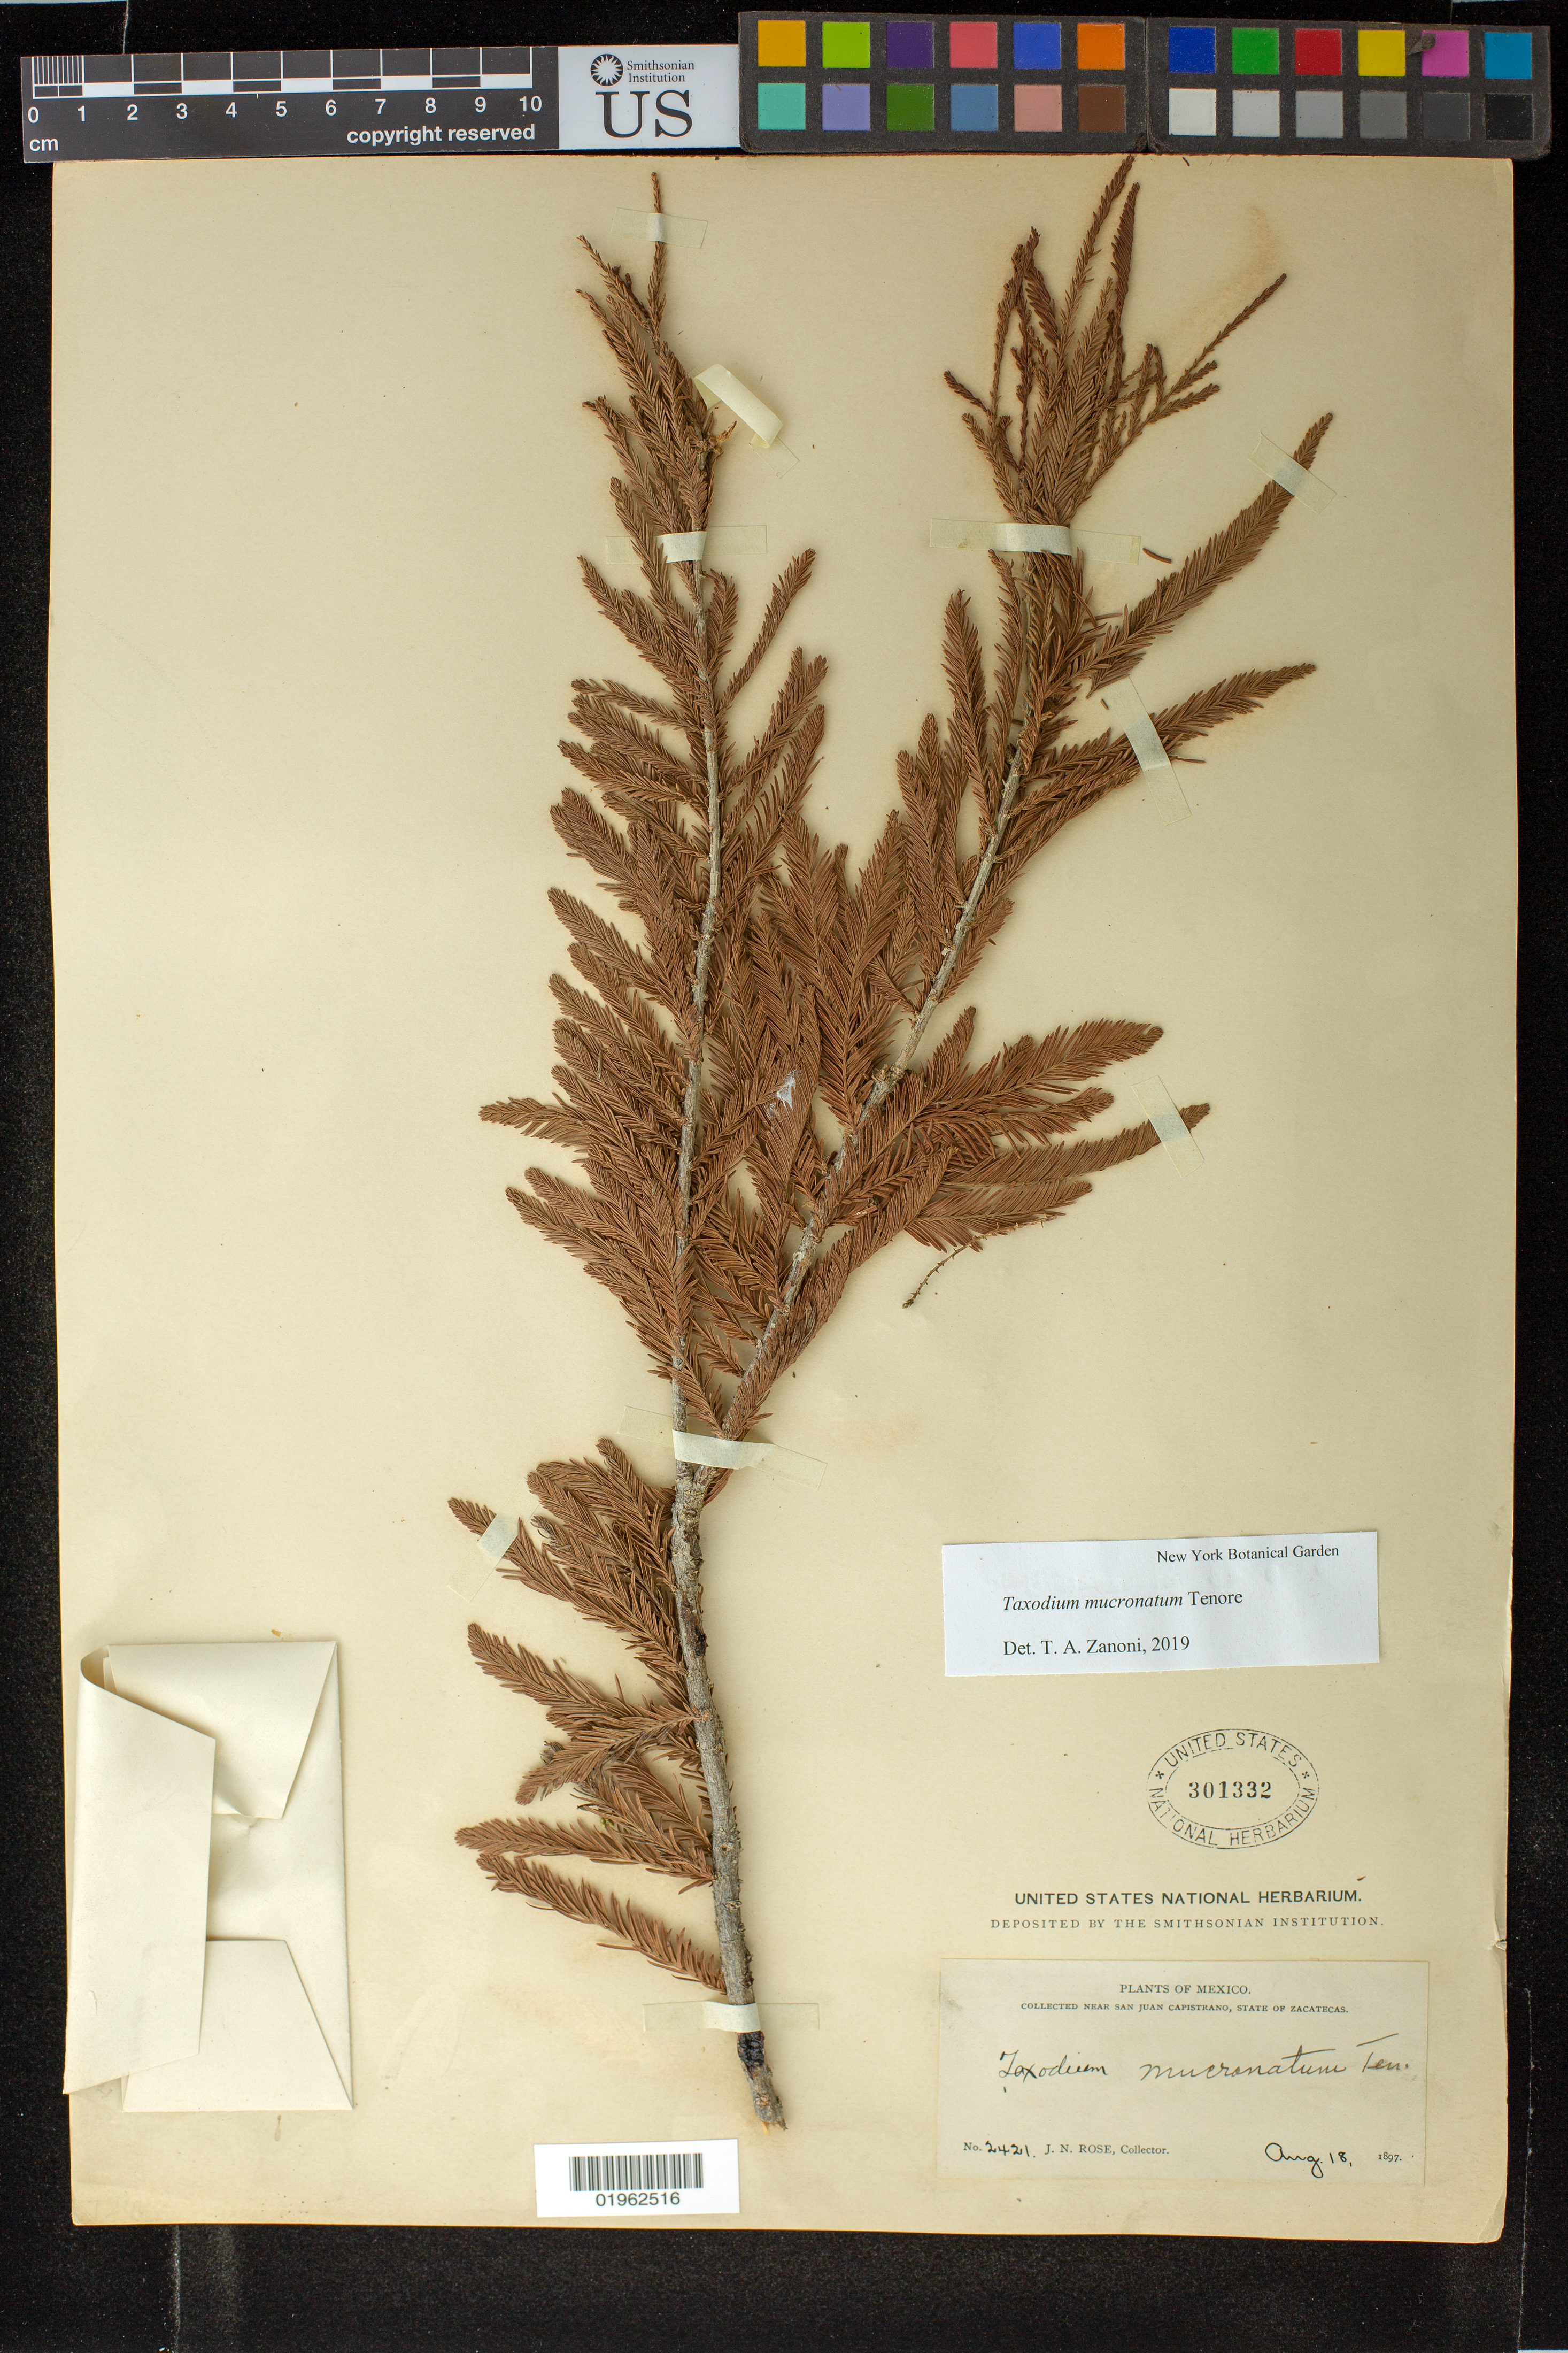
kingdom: Plantae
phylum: Tracheophyta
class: Pinopsida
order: Pinales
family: Cupressaceae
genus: Taxodium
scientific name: Taxodium mucronatum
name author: Ten.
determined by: Zanoni, T. A., (NY), New York Botanical Garden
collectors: J. N. Rose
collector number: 2421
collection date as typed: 18 Aug 1897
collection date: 1897-08-18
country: Mexico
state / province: Zacatecas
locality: Near San Juan Capistrano.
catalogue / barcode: US 301332